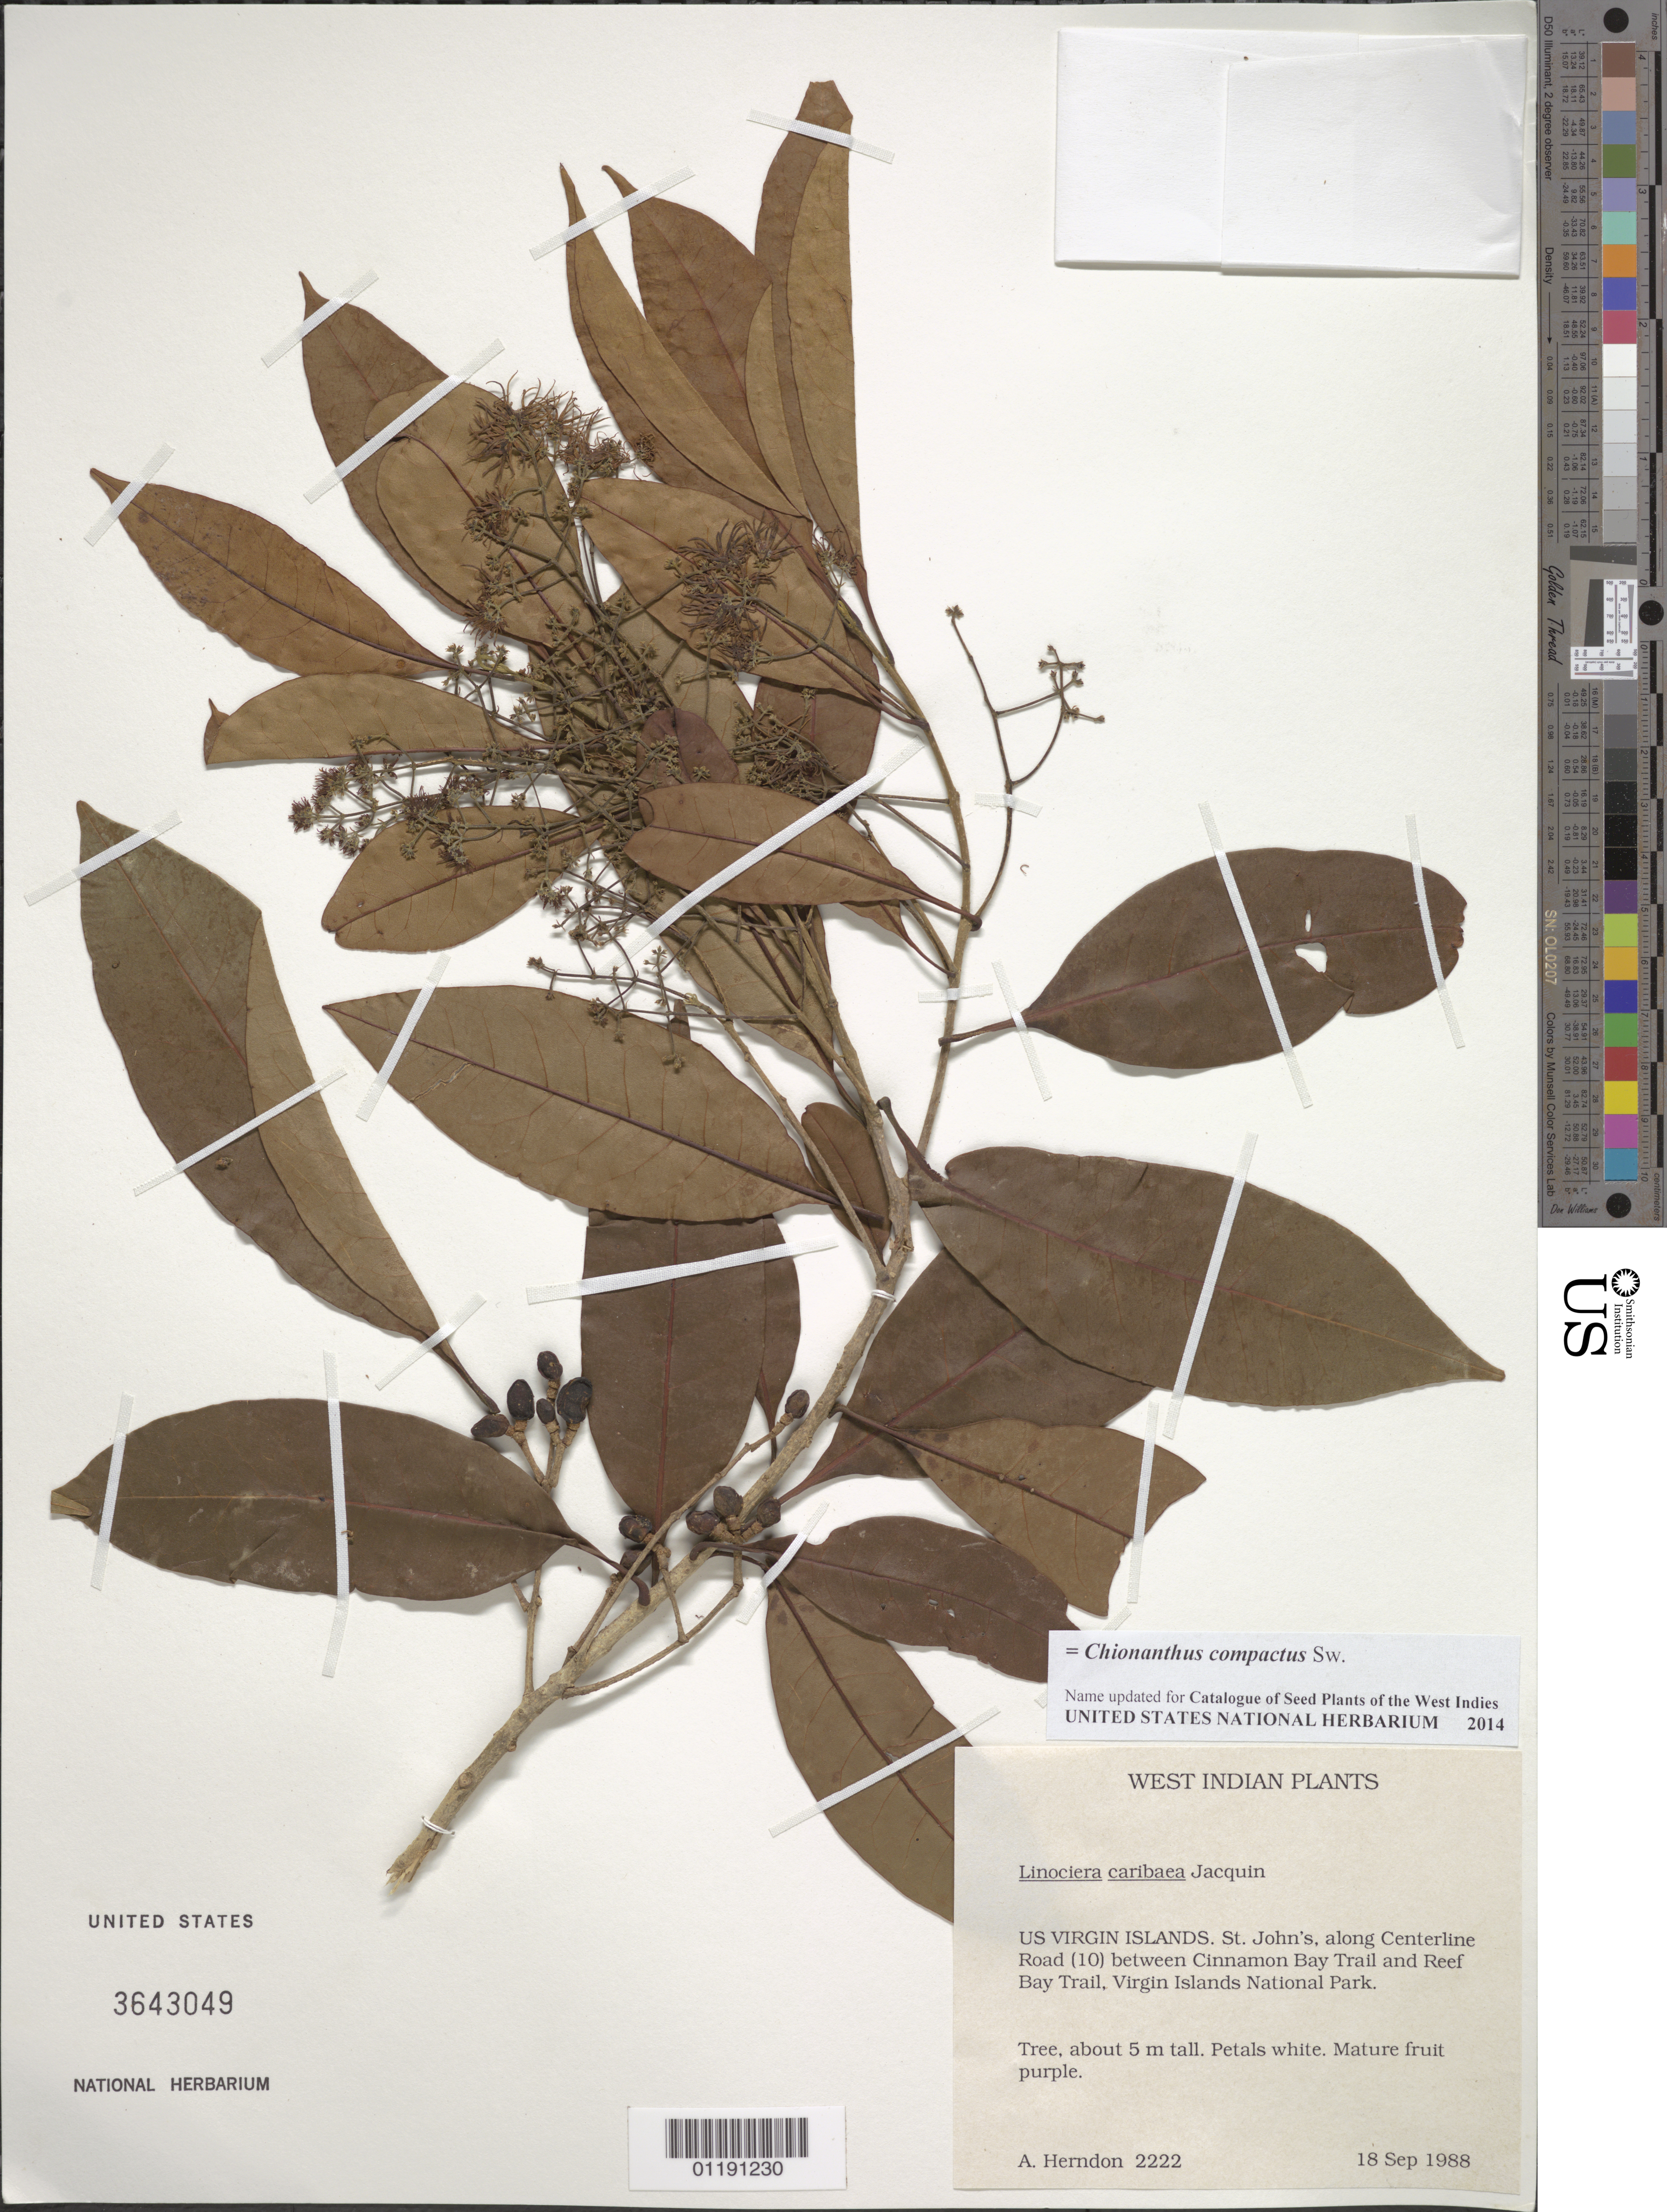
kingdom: Plantae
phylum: Tracheophyta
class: Magnoliopsida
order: Lamiales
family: Oleaceae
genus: Chionanthus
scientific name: Chionanthus compactus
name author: Sw.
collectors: A. Herndon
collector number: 2222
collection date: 1988-09-18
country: U.S. Virgin Islands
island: St. John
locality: Along Centerline Road (10) between Cinnamon Bay Trail and Reef Bay Trail, Virgin Islands National Park.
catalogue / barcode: US 3643049